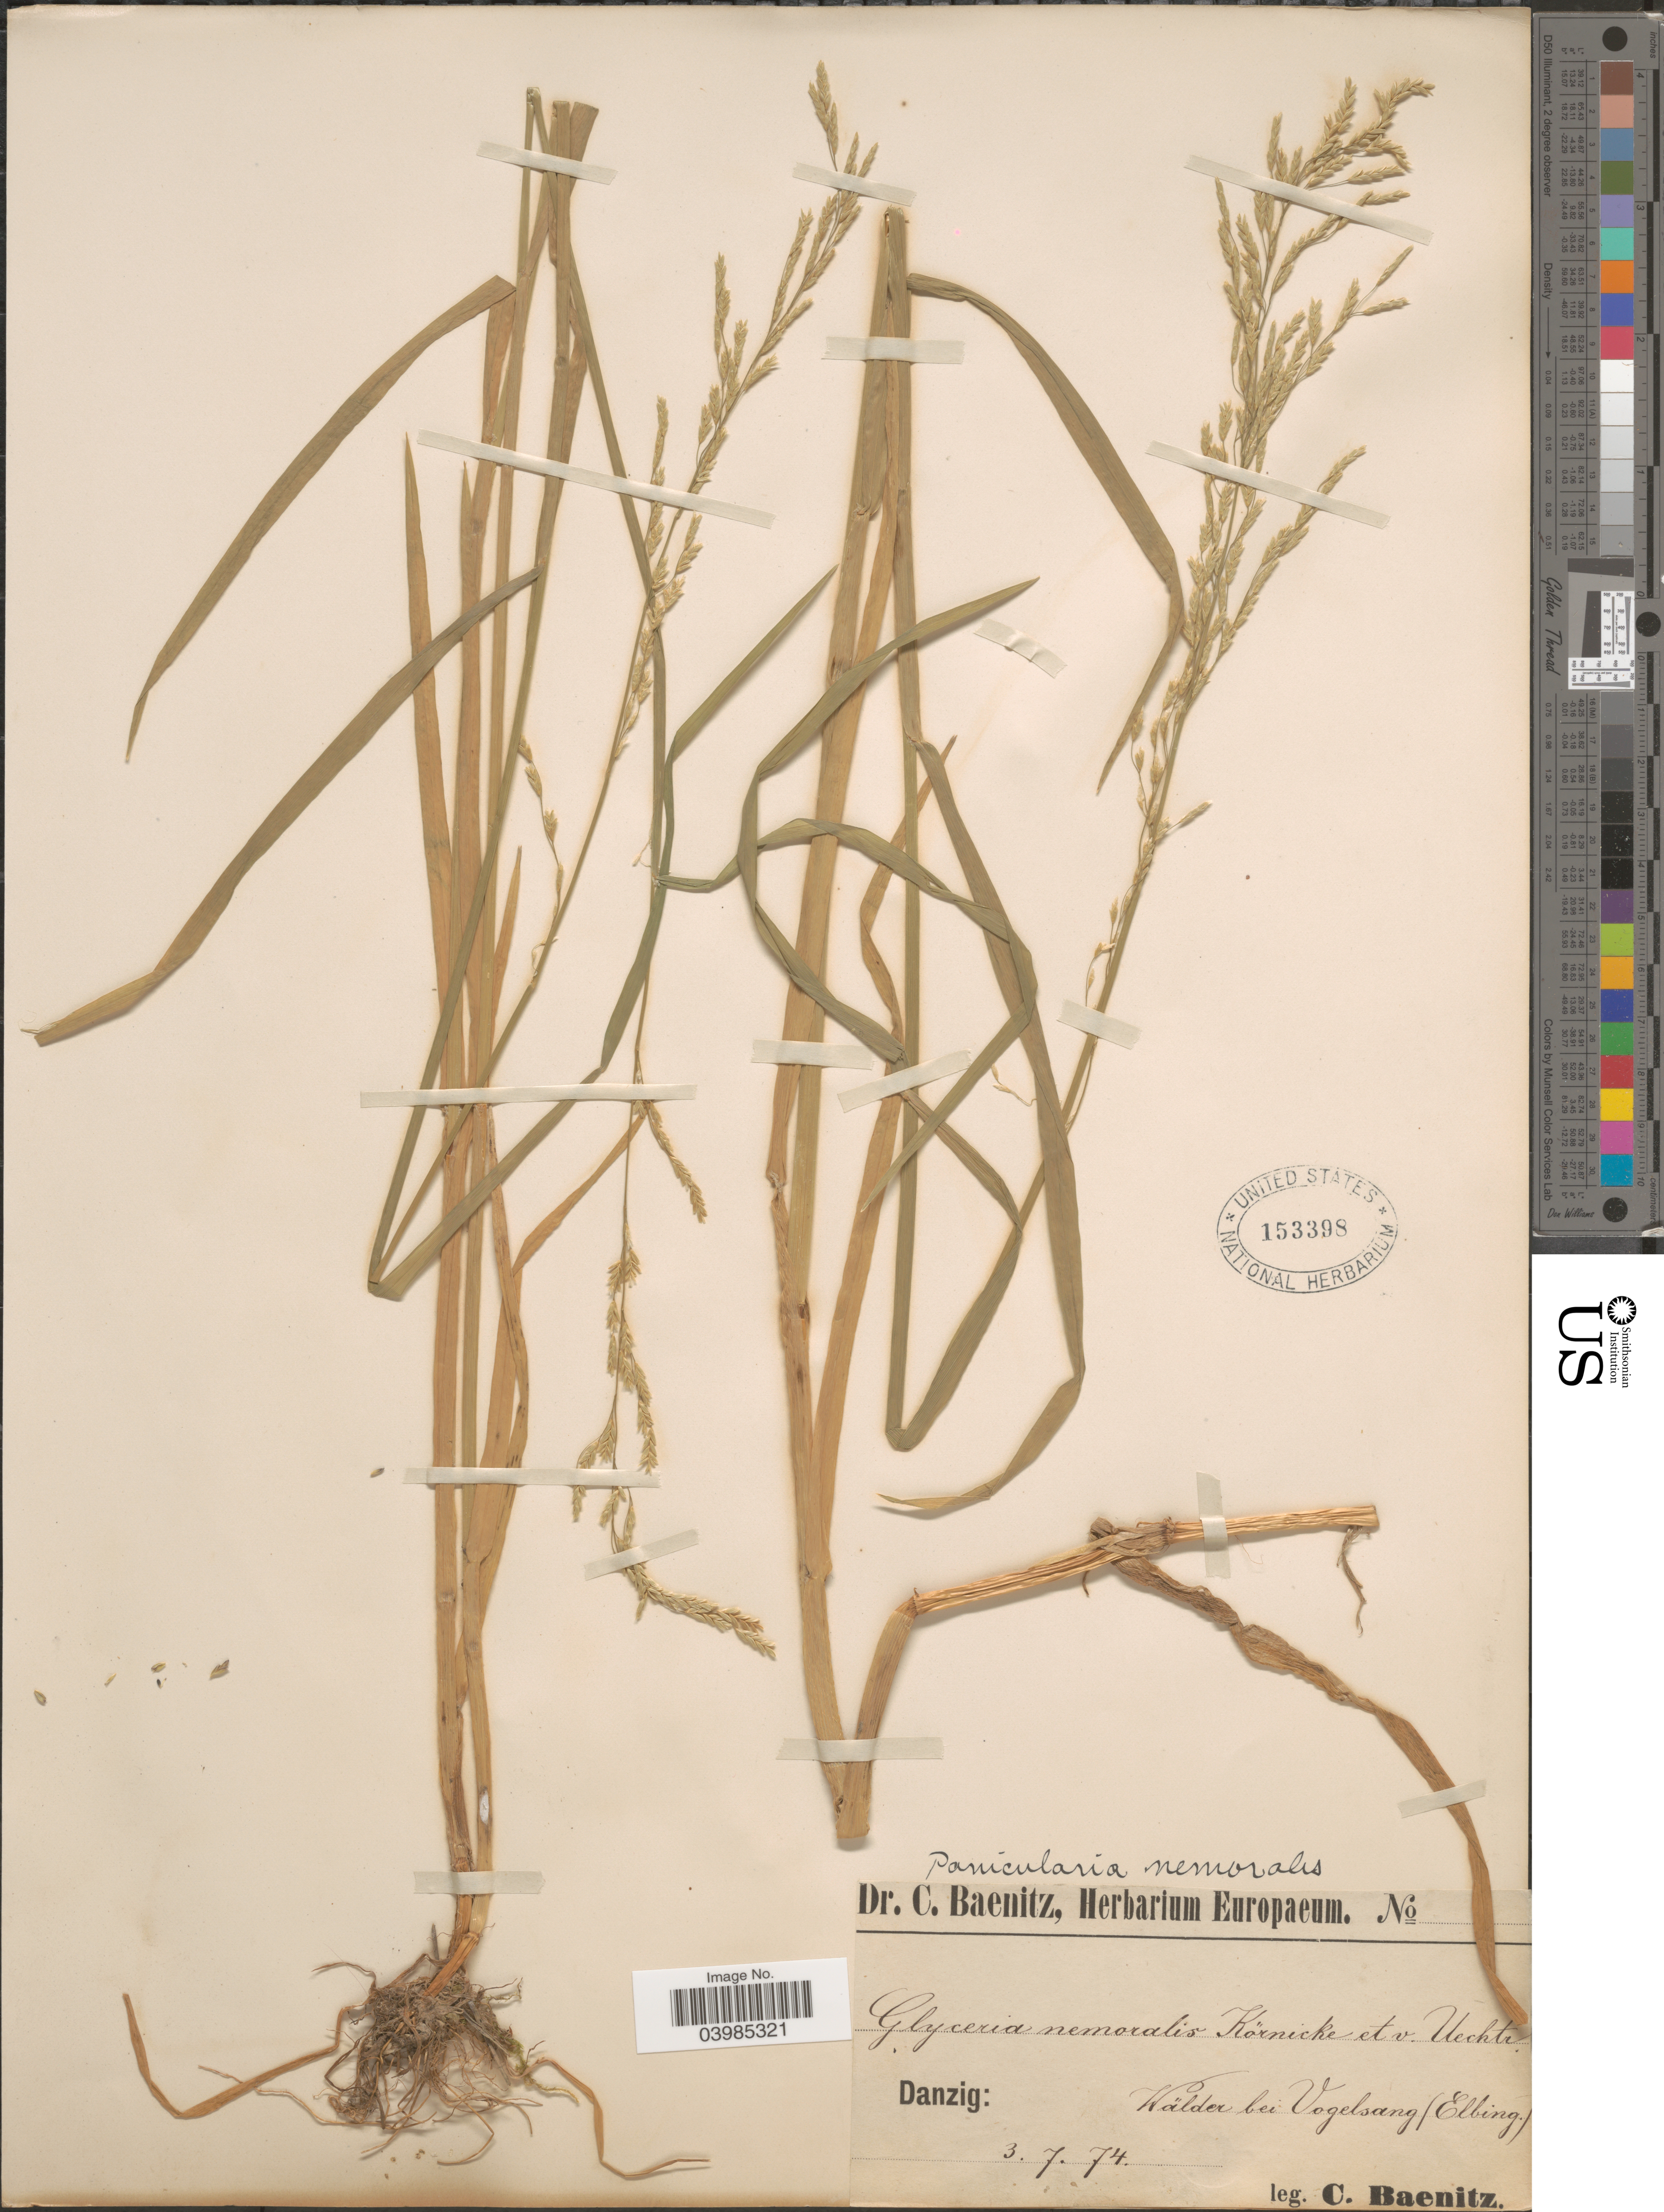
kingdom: Plantae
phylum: Tracheophyta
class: Liliopsida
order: Poales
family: Poaceae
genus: Glyceria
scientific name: Glyceria nemoralis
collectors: C. G. Baenitz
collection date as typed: Transcribed d/m/y: 3/7/74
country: Poland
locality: Danzig: Wȁlder bei Vogelsang (Elbing).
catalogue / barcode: US 153398